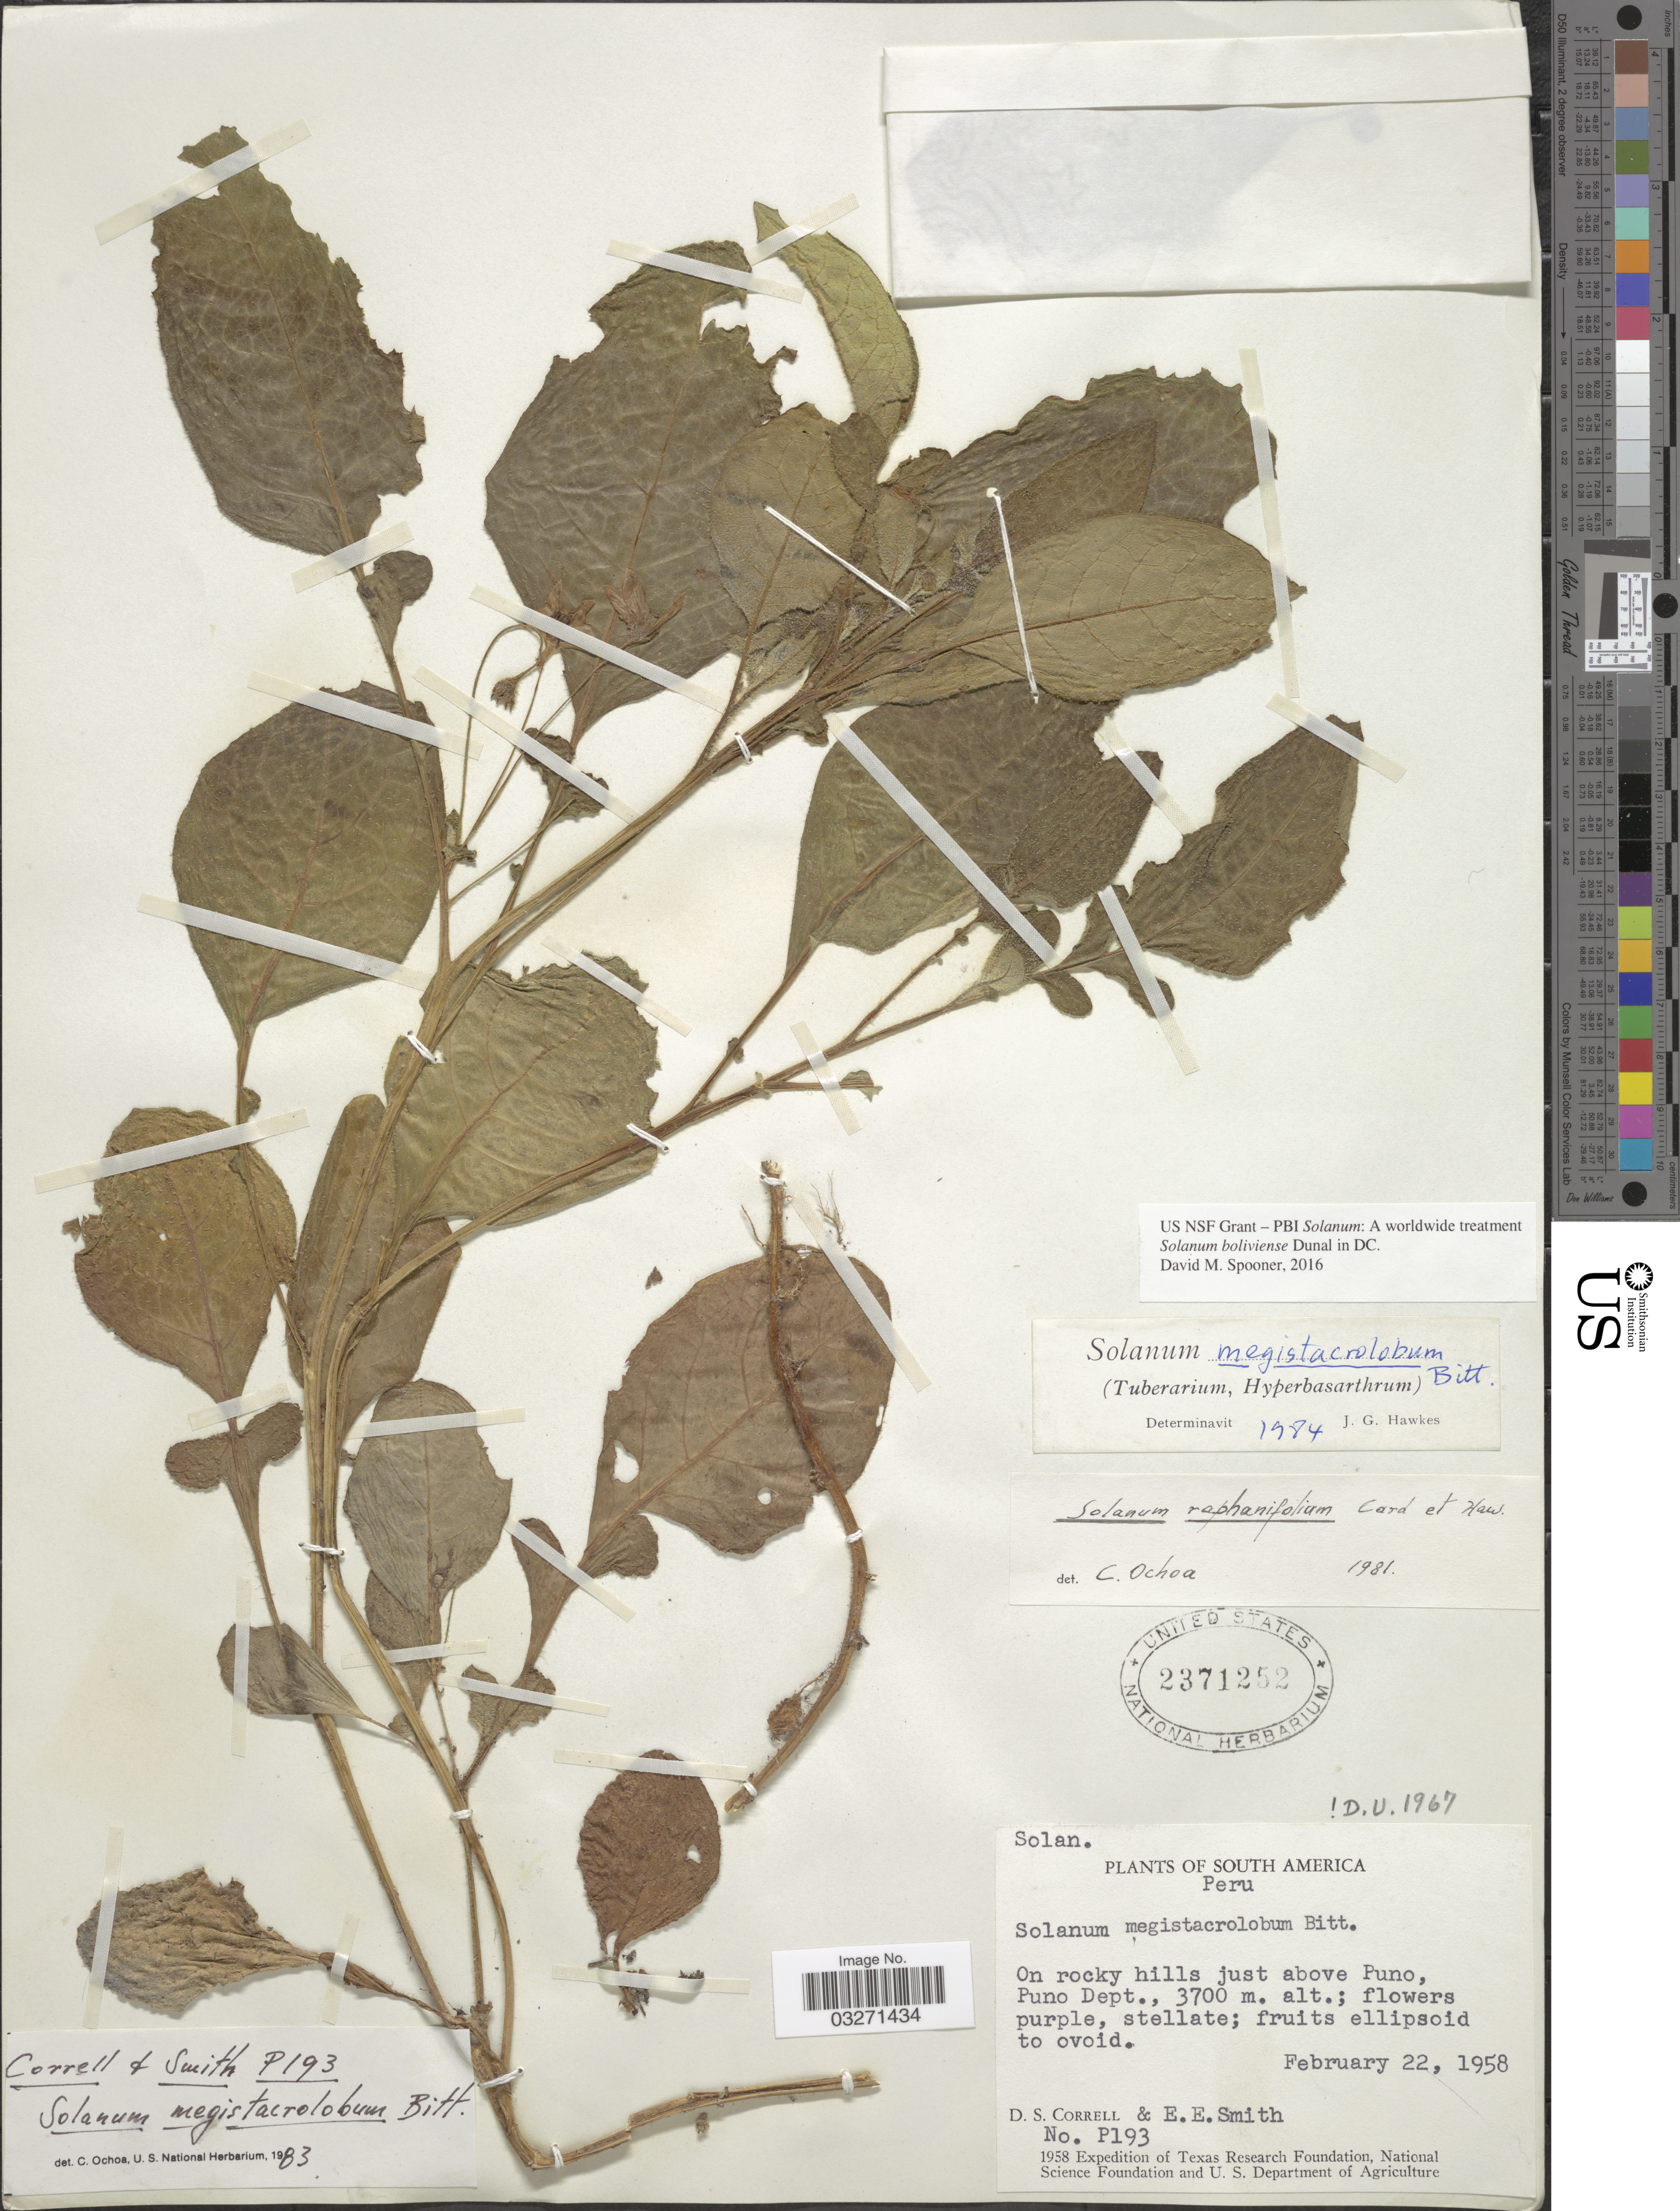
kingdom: Plantae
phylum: Tracheophyta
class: Magnoliopsida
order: Solanales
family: Solanaceae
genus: Solanum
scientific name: Solanum boliviense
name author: Dunal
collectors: D. S. Correll & E. E. Smith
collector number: P193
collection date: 1958-02-22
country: Peru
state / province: Puno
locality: On rocky hills just above Puno, Puno Dept.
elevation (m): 3700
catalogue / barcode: US 2371252